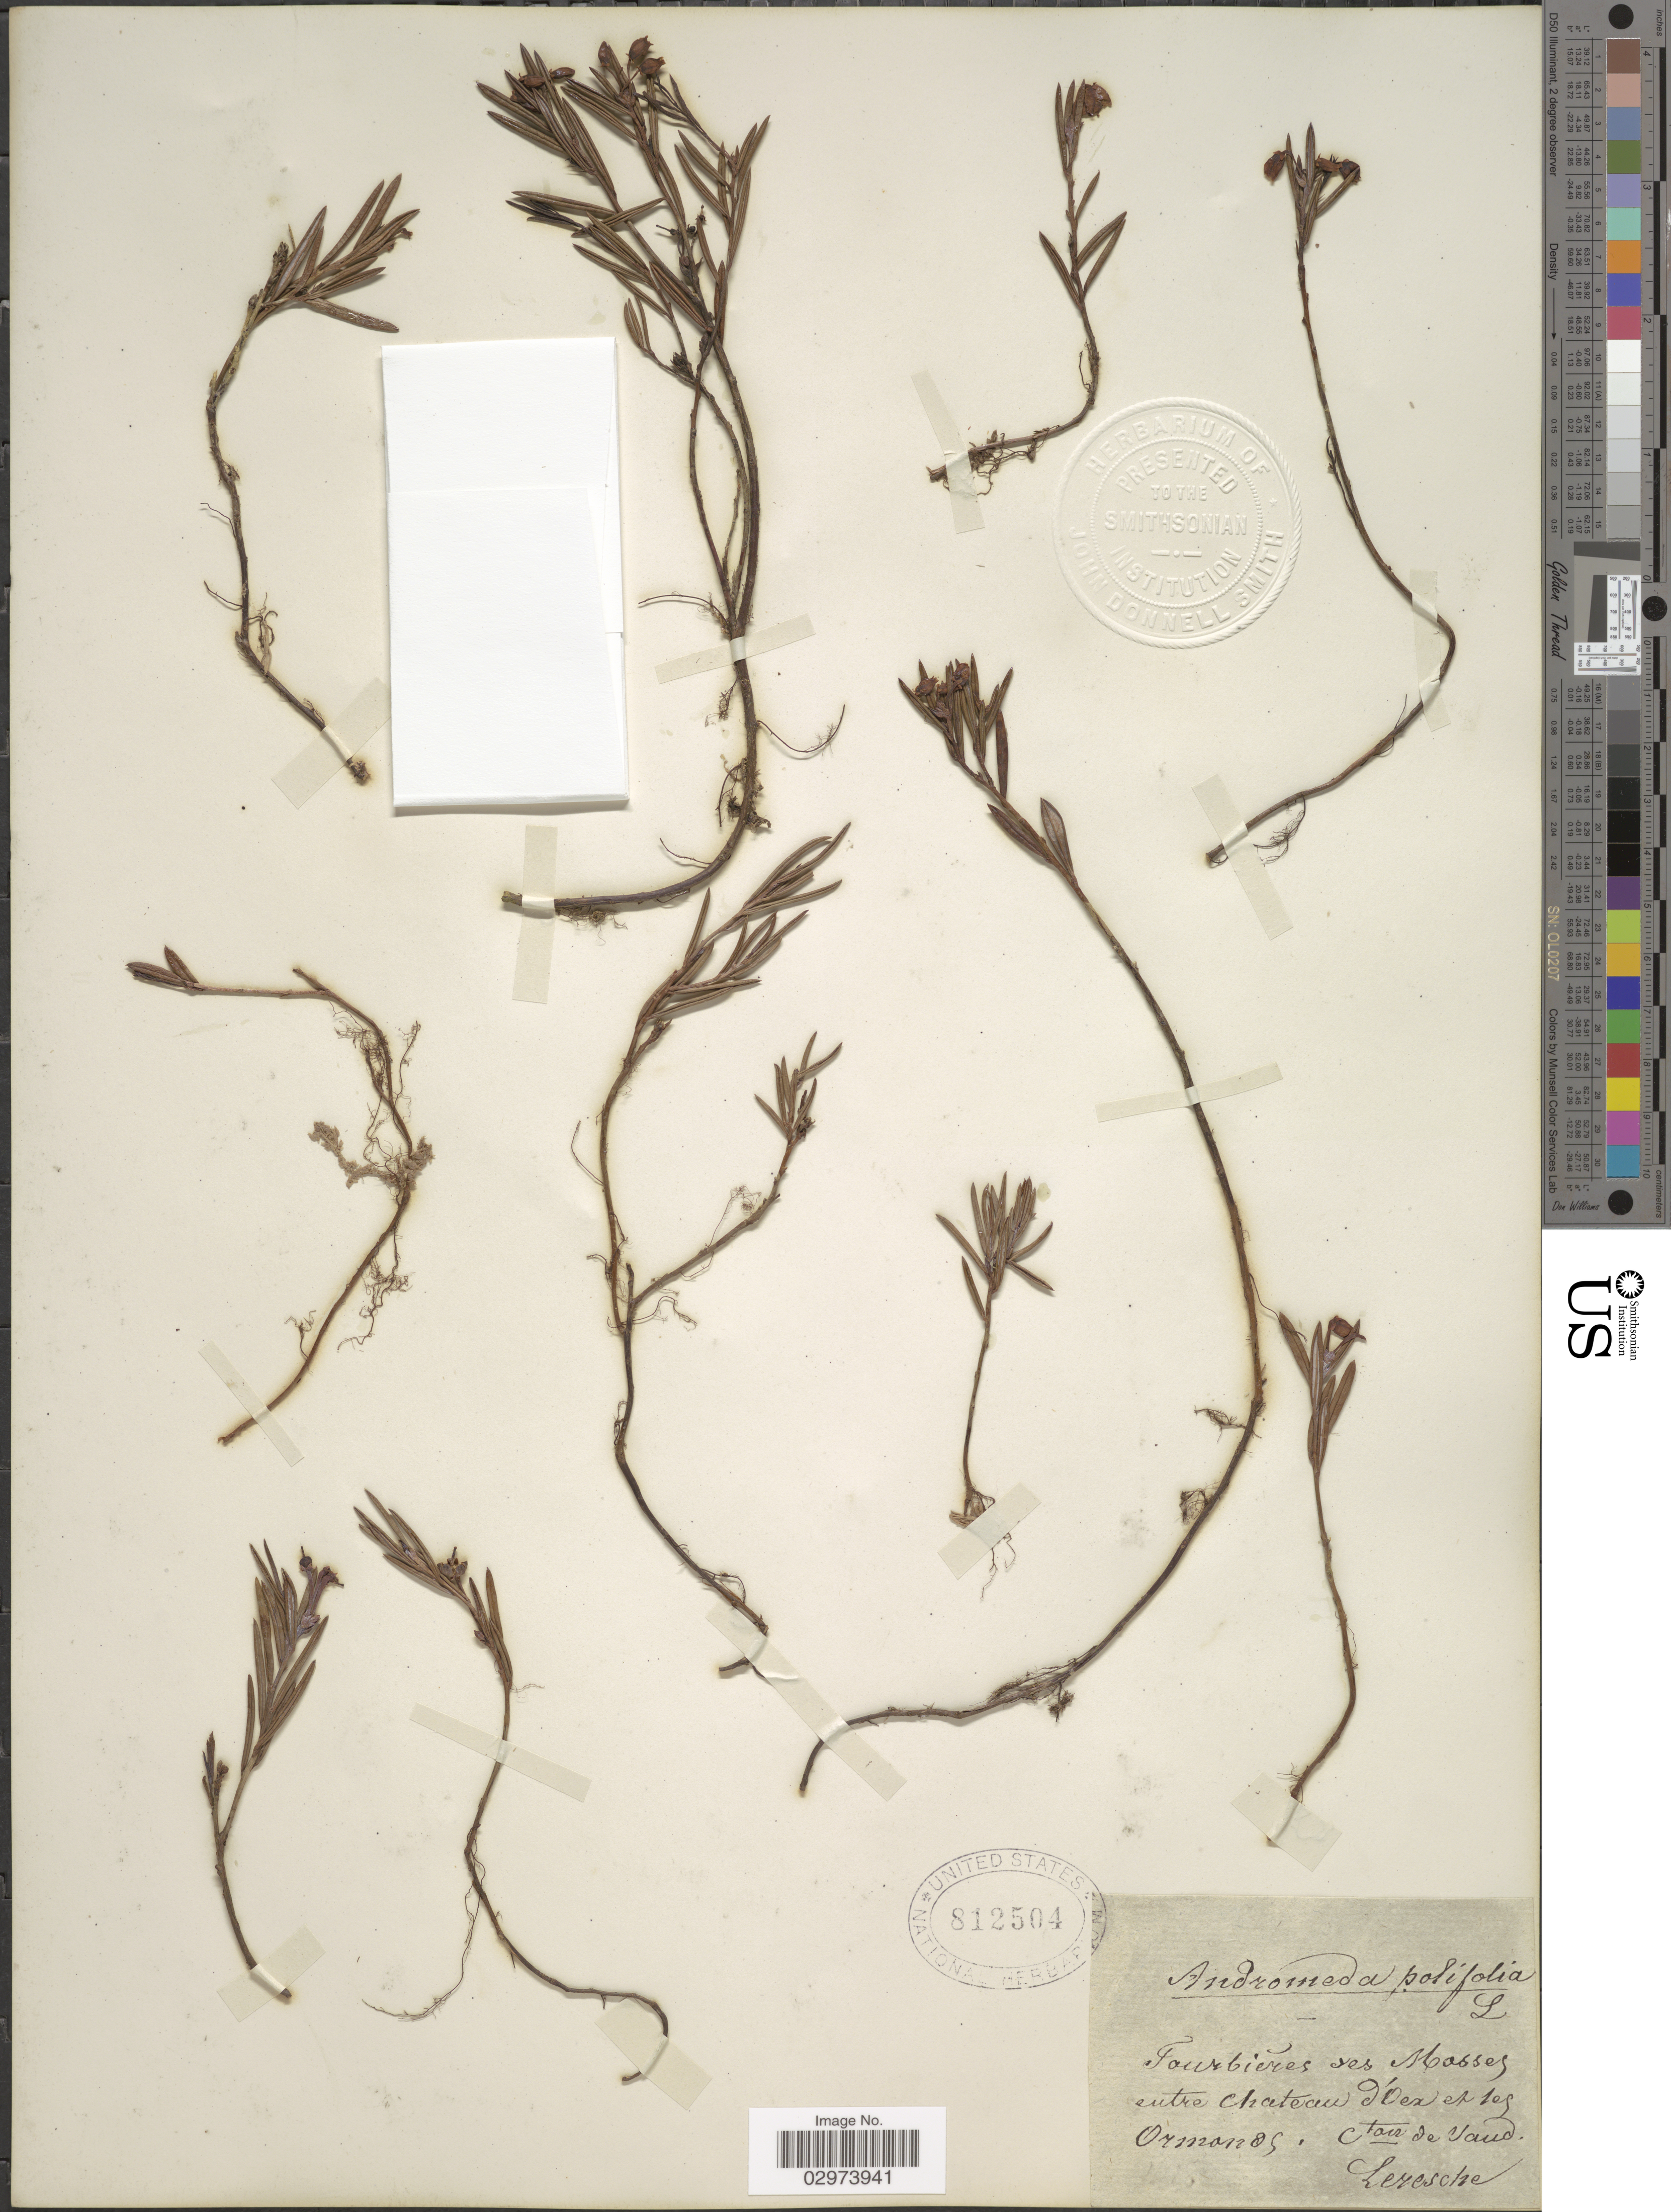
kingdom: Plantae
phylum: Tracheophyta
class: Magnoliopsida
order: Ericales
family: Ericaceae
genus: Andromeda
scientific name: Andromeda polifolia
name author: L.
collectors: Leresche, --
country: Switzerland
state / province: Vaud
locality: Tourbieres des Mosses entre Chateau d'Oex et leg Ormonos. Cton de Vaud.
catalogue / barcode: US 812504